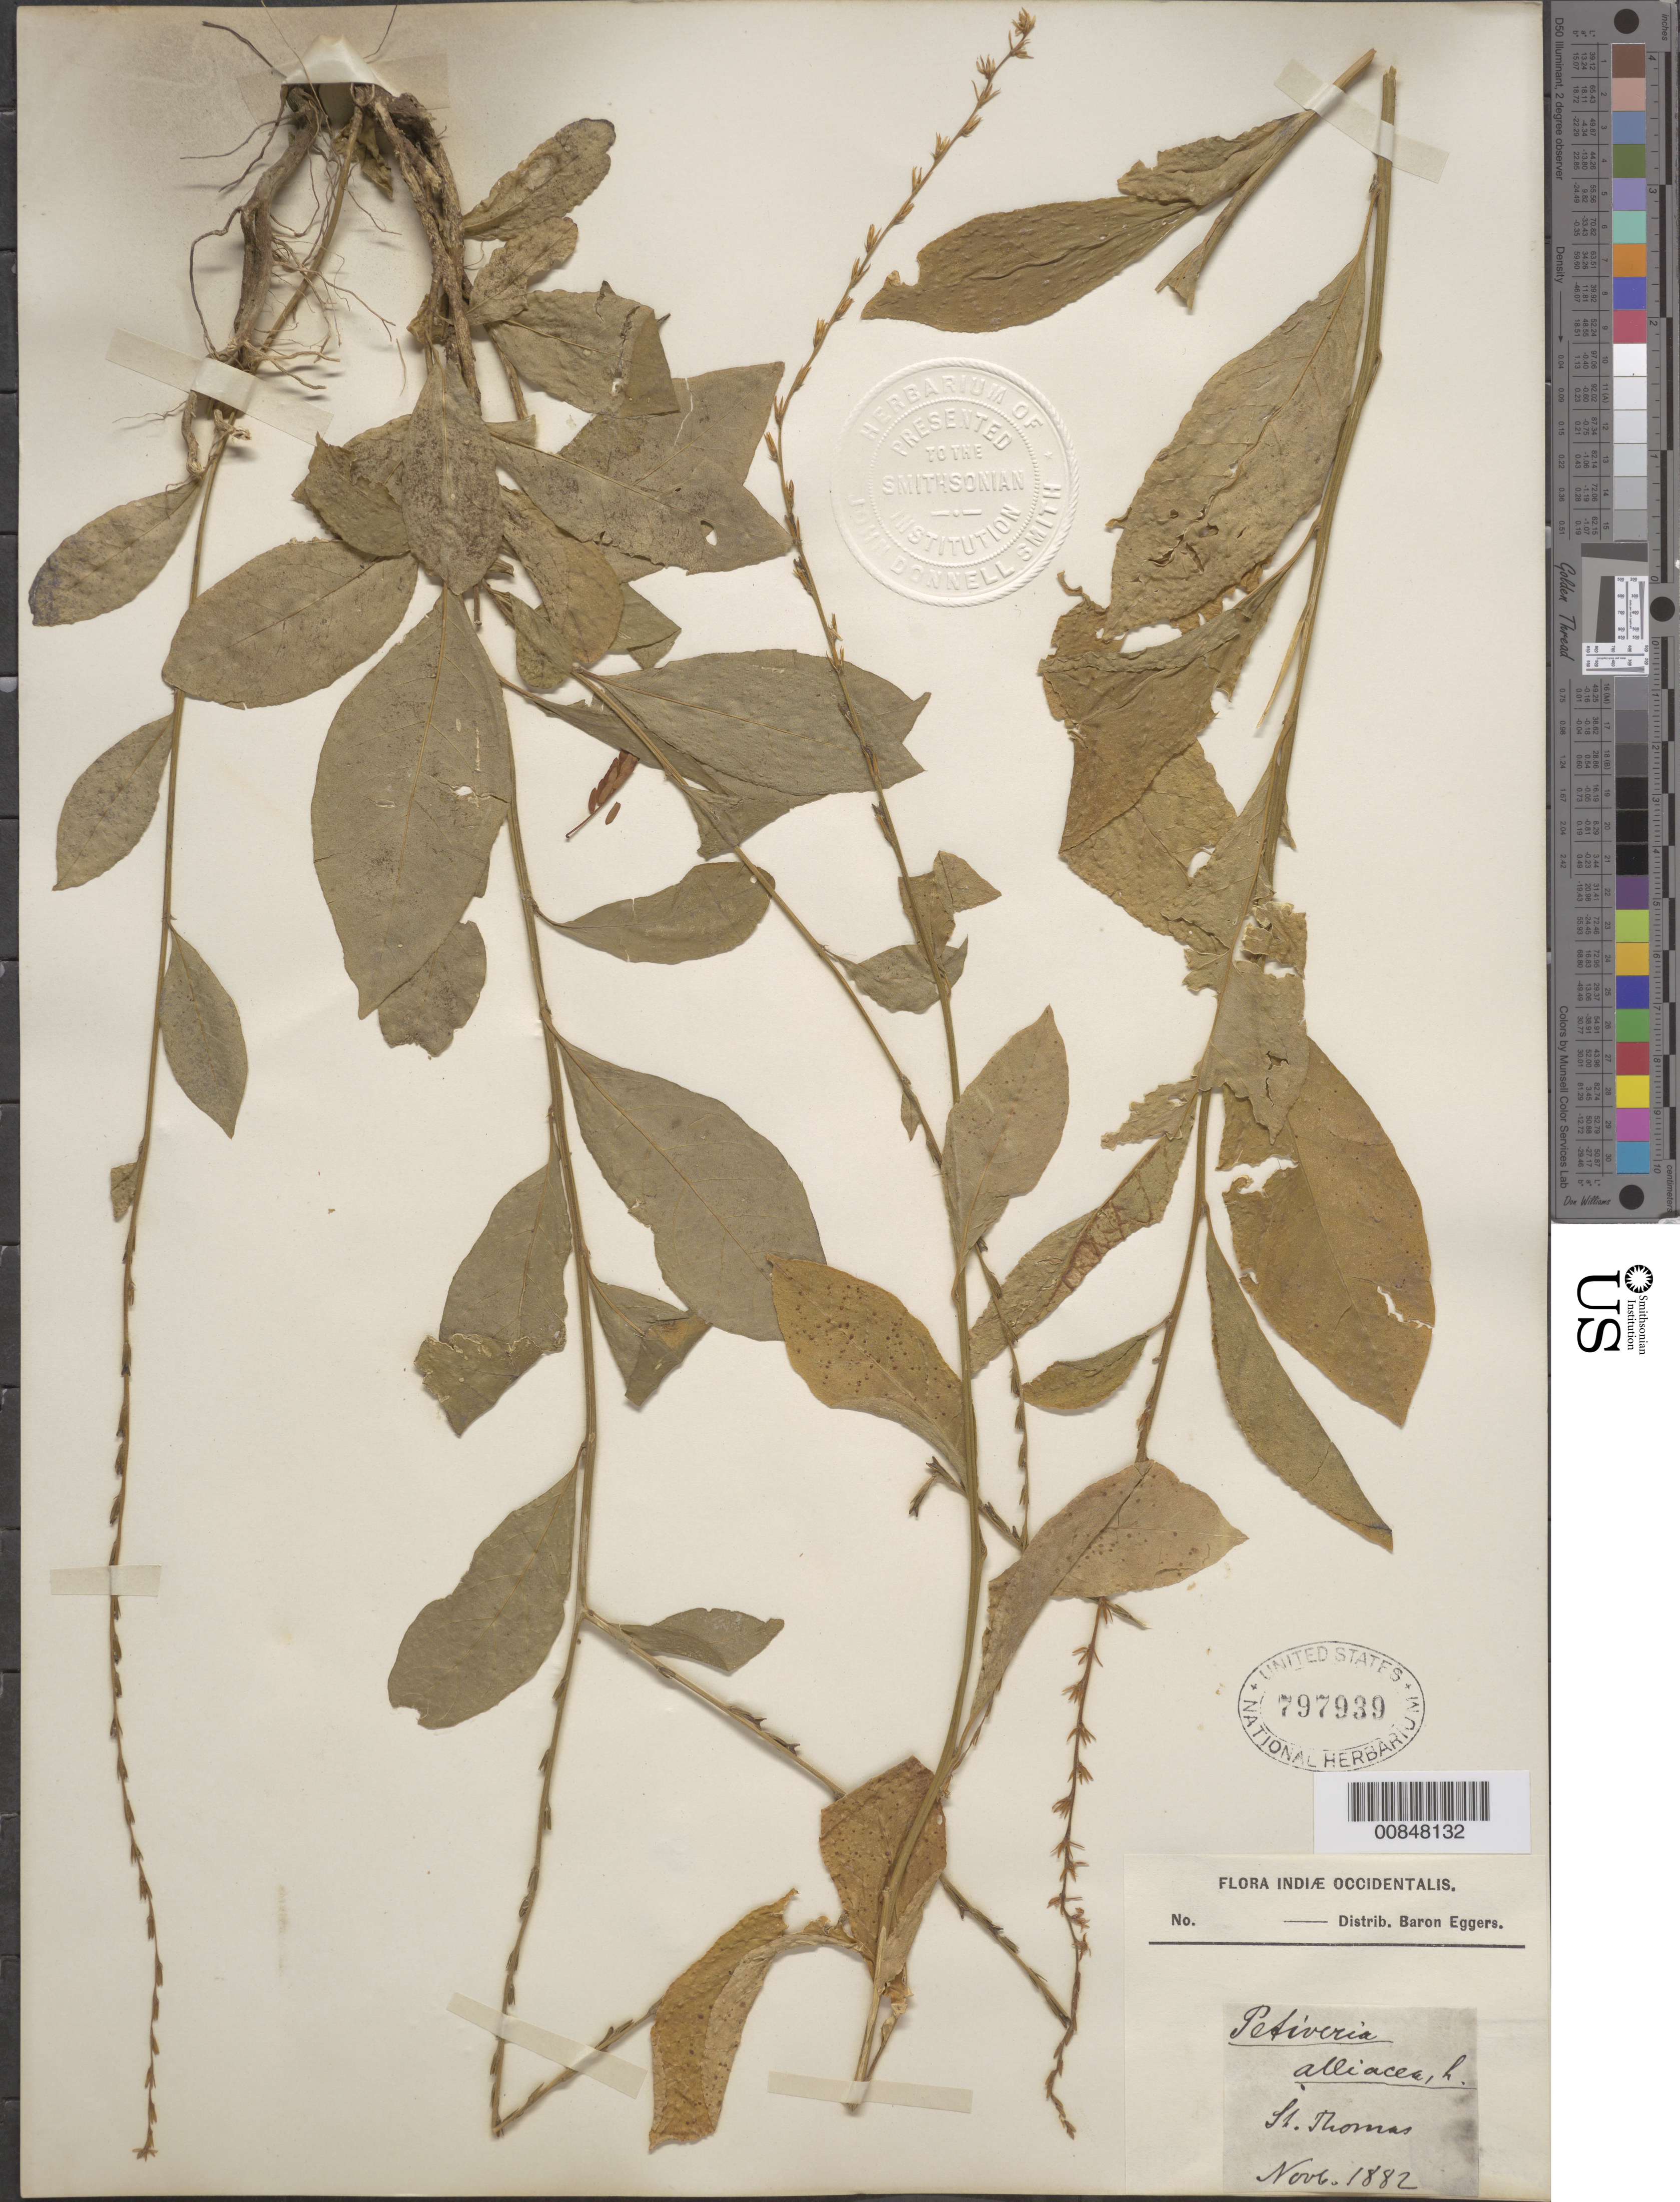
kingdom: Plantae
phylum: Tracheophyta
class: Magnoliopsida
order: Caryophyllales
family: Phytolaccaceae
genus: Petiveria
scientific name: Petiveria alliacea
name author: L.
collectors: H. F. A. von Eggers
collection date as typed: Nov 1882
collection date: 1882-11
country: U.S. Virgin Islands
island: St. Thomas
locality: St. Thomas.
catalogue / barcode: US 797939